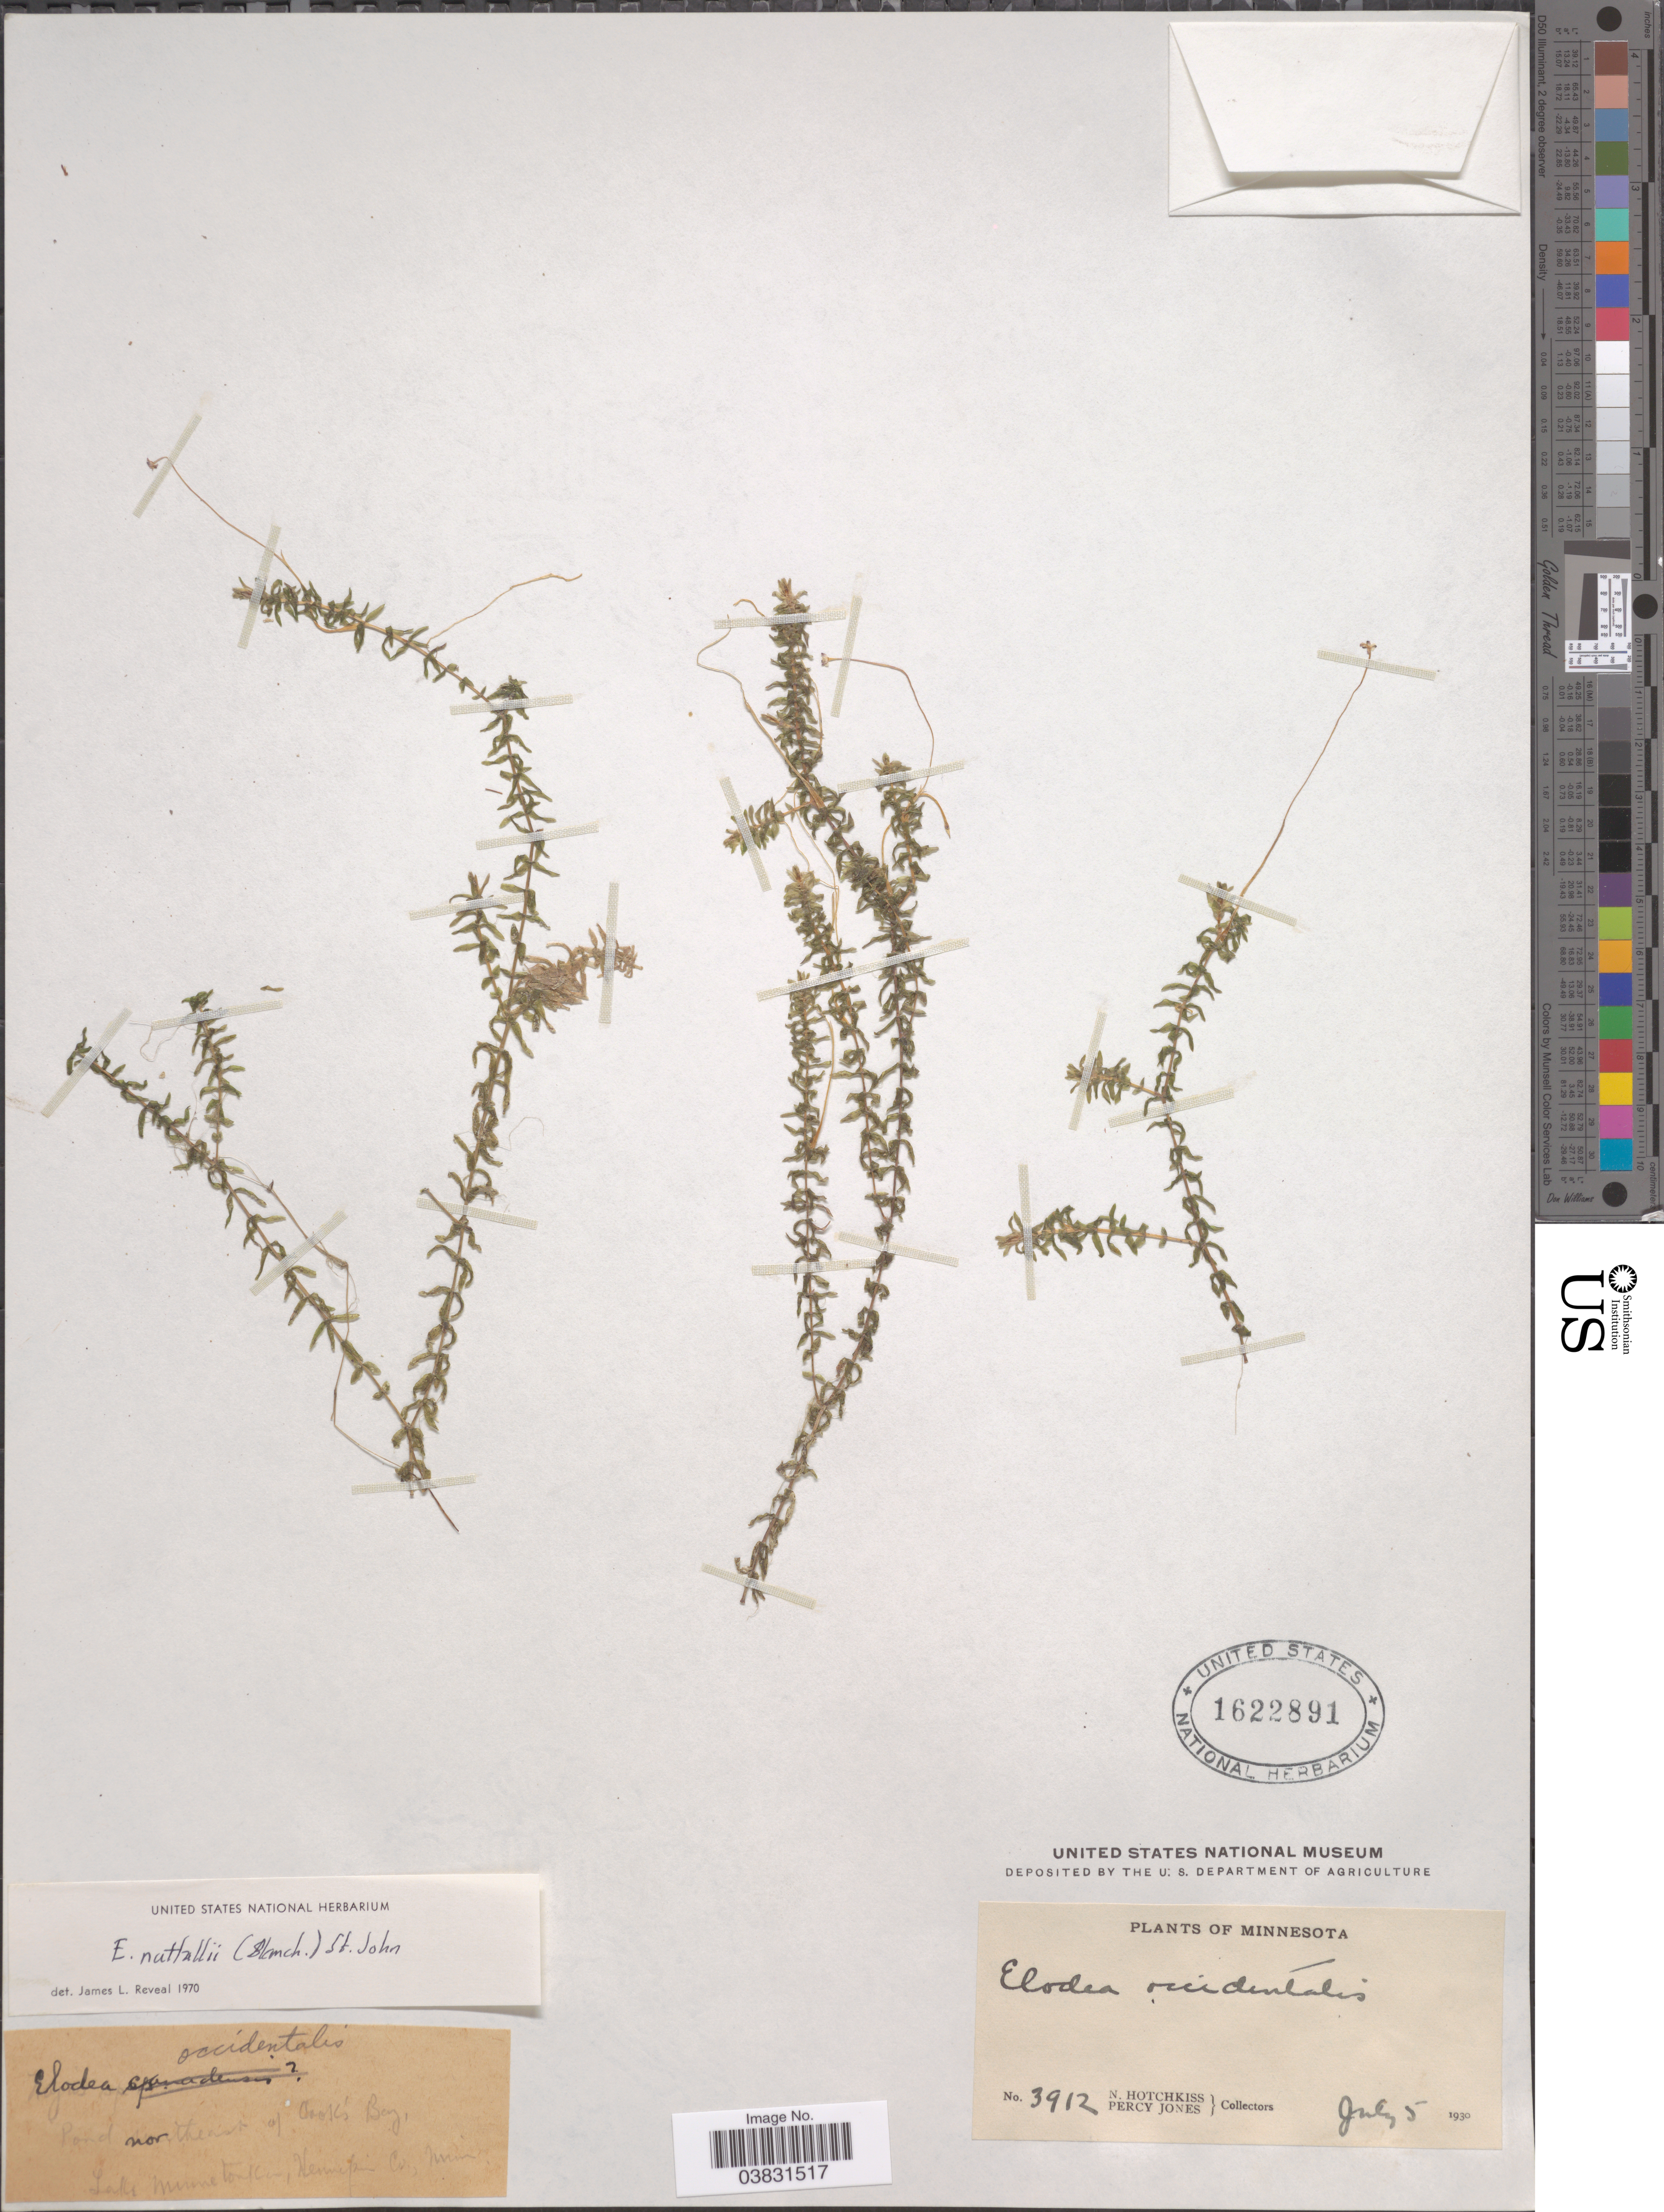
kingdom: Plantae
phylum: Tracheophyta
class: Liliopsida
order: Alismatales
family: Hydrocharitaceae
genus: Elodea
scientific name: Elodea nuttallii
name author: (Planch.) H. St. John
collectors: N. Hotchkiss & P. Jones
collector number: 3912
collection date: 1930-07-05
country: United States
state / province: Minnesota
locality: Lake Minnetonka Hennepin Co.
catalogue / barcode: US 1622891